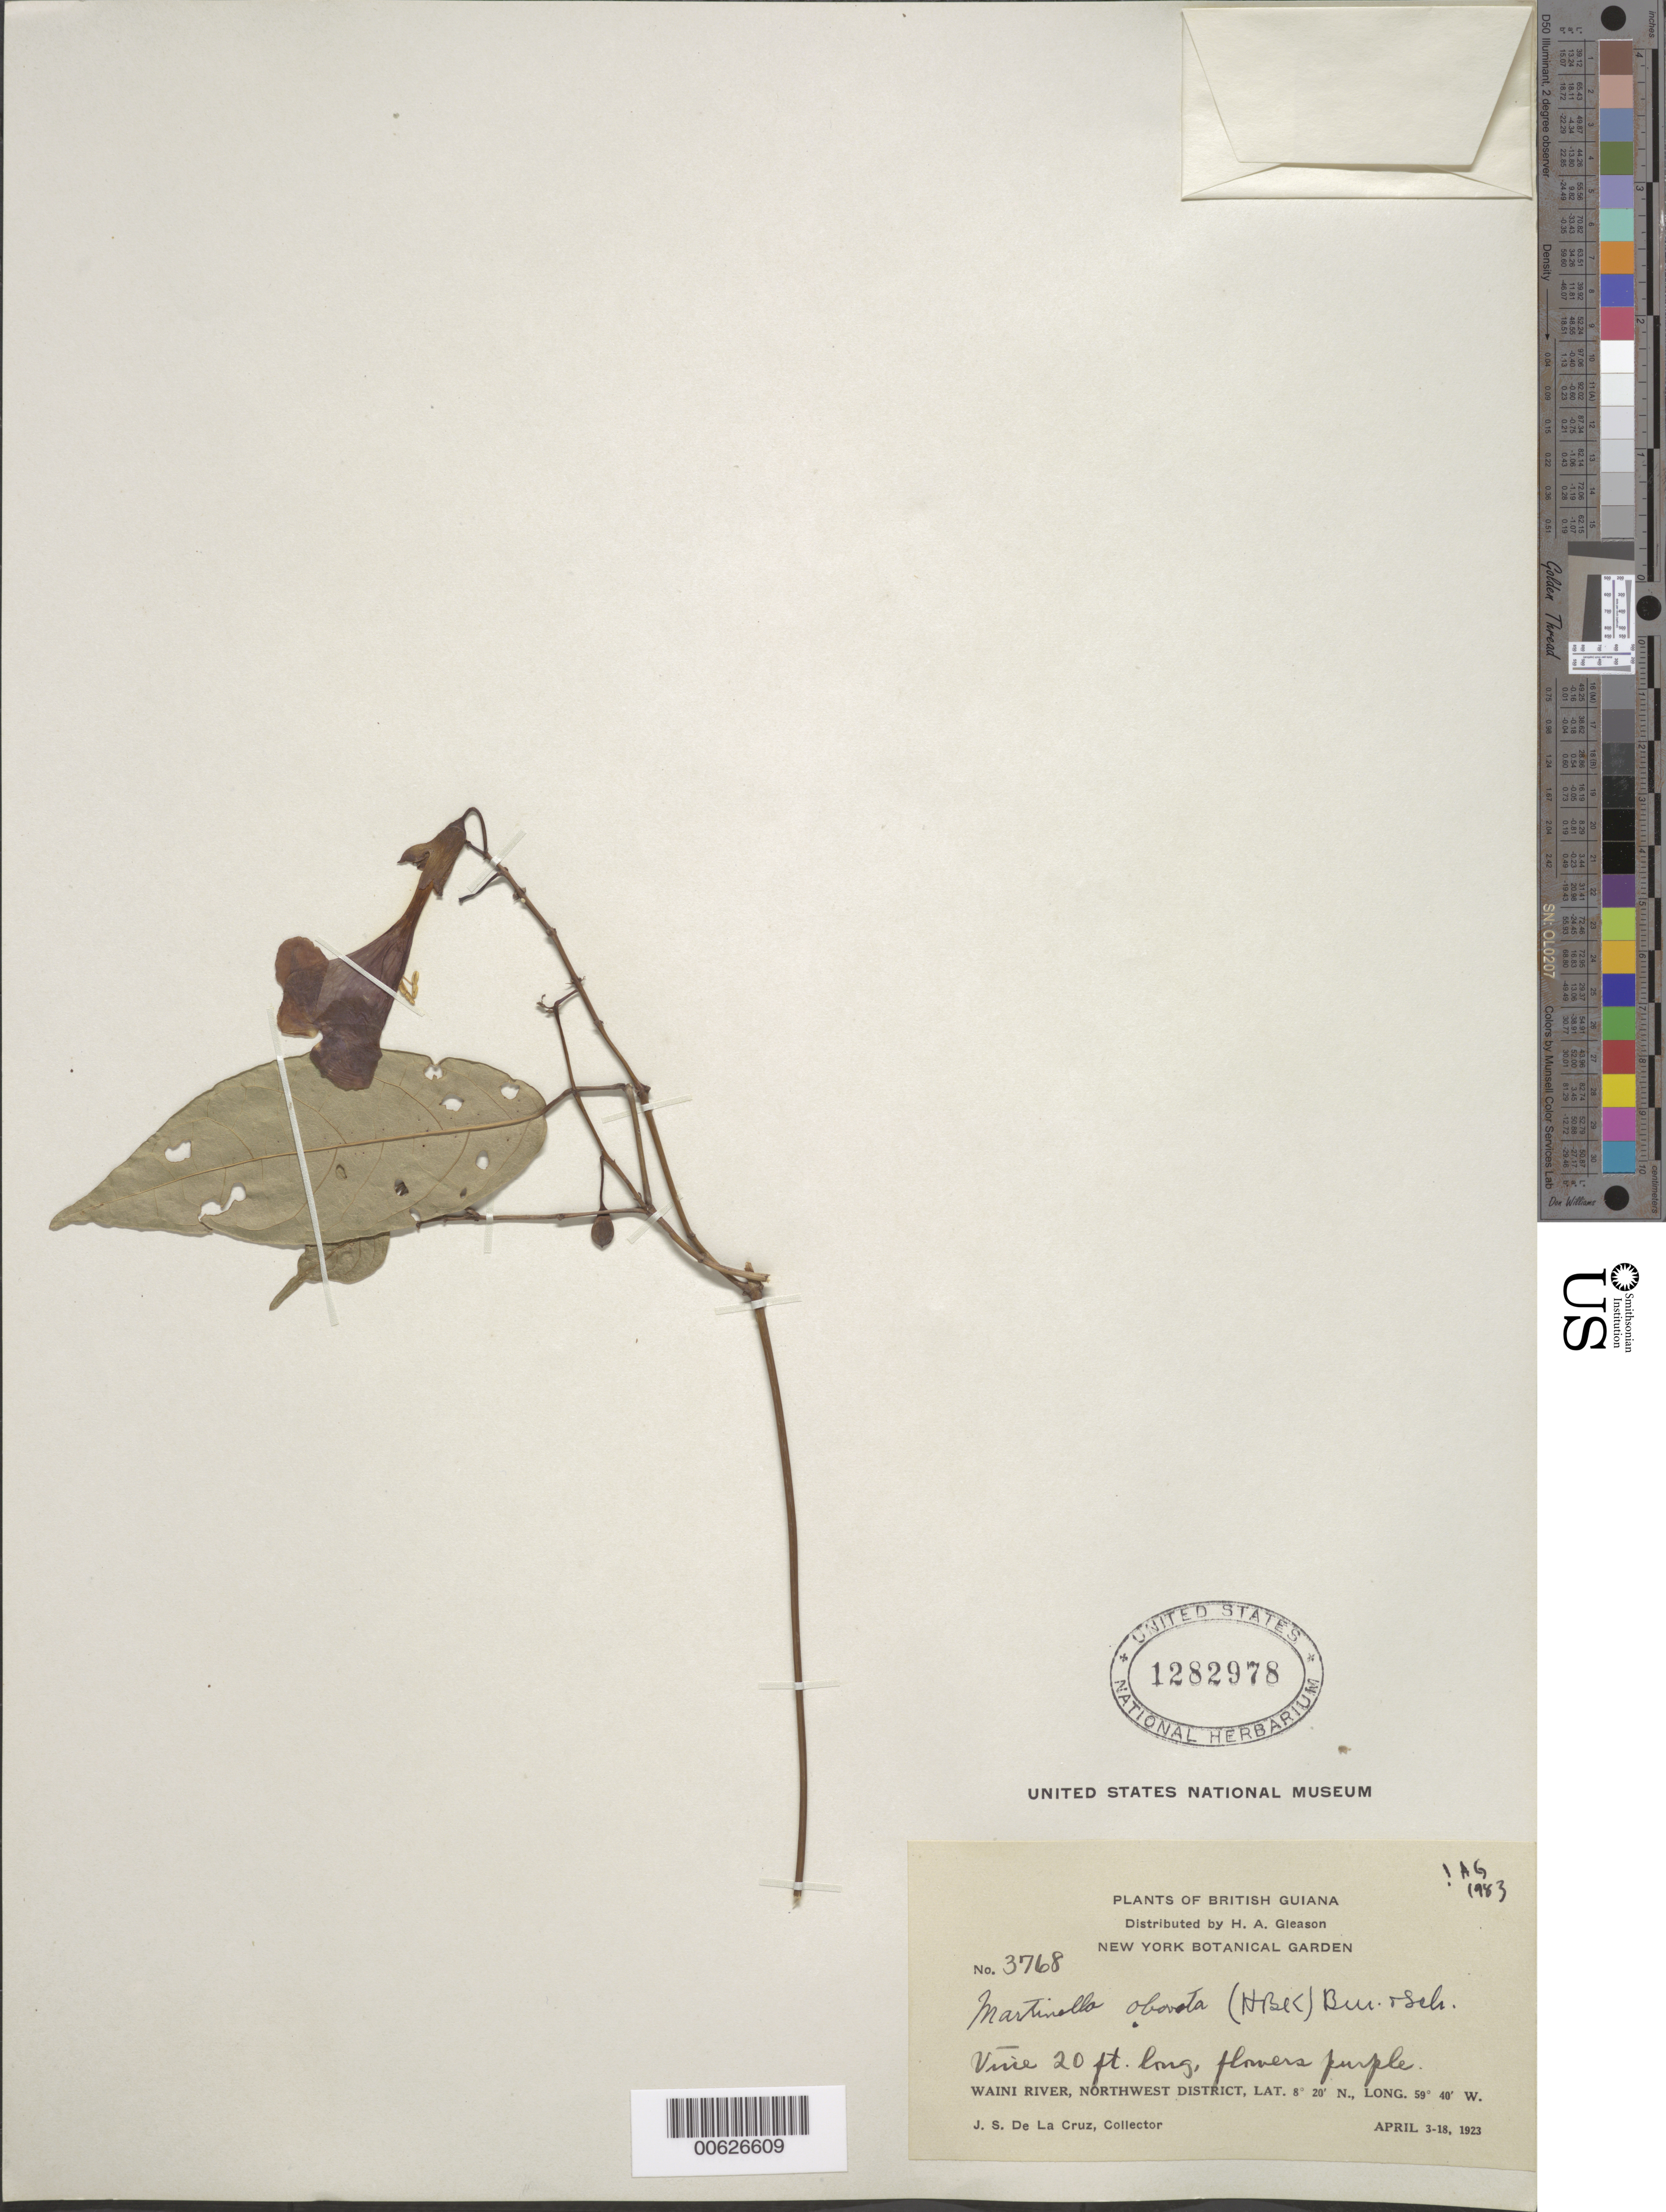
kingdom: Plantae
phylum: Tracheophyta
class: Magnoliopsida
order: Lamiales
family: Bignoniaceae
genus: Martinella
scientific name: Martinella obovata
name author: (Kunth) Bureau & K. Schum.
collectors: J. S. de la Cruz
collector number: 3768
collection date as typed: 3-Apr-23 to 18-Apr-23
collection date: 1923-04-03/1923-04-18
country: Guyana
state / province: Barima-Waini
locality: Waini R., NW District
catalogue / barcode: US 1282978